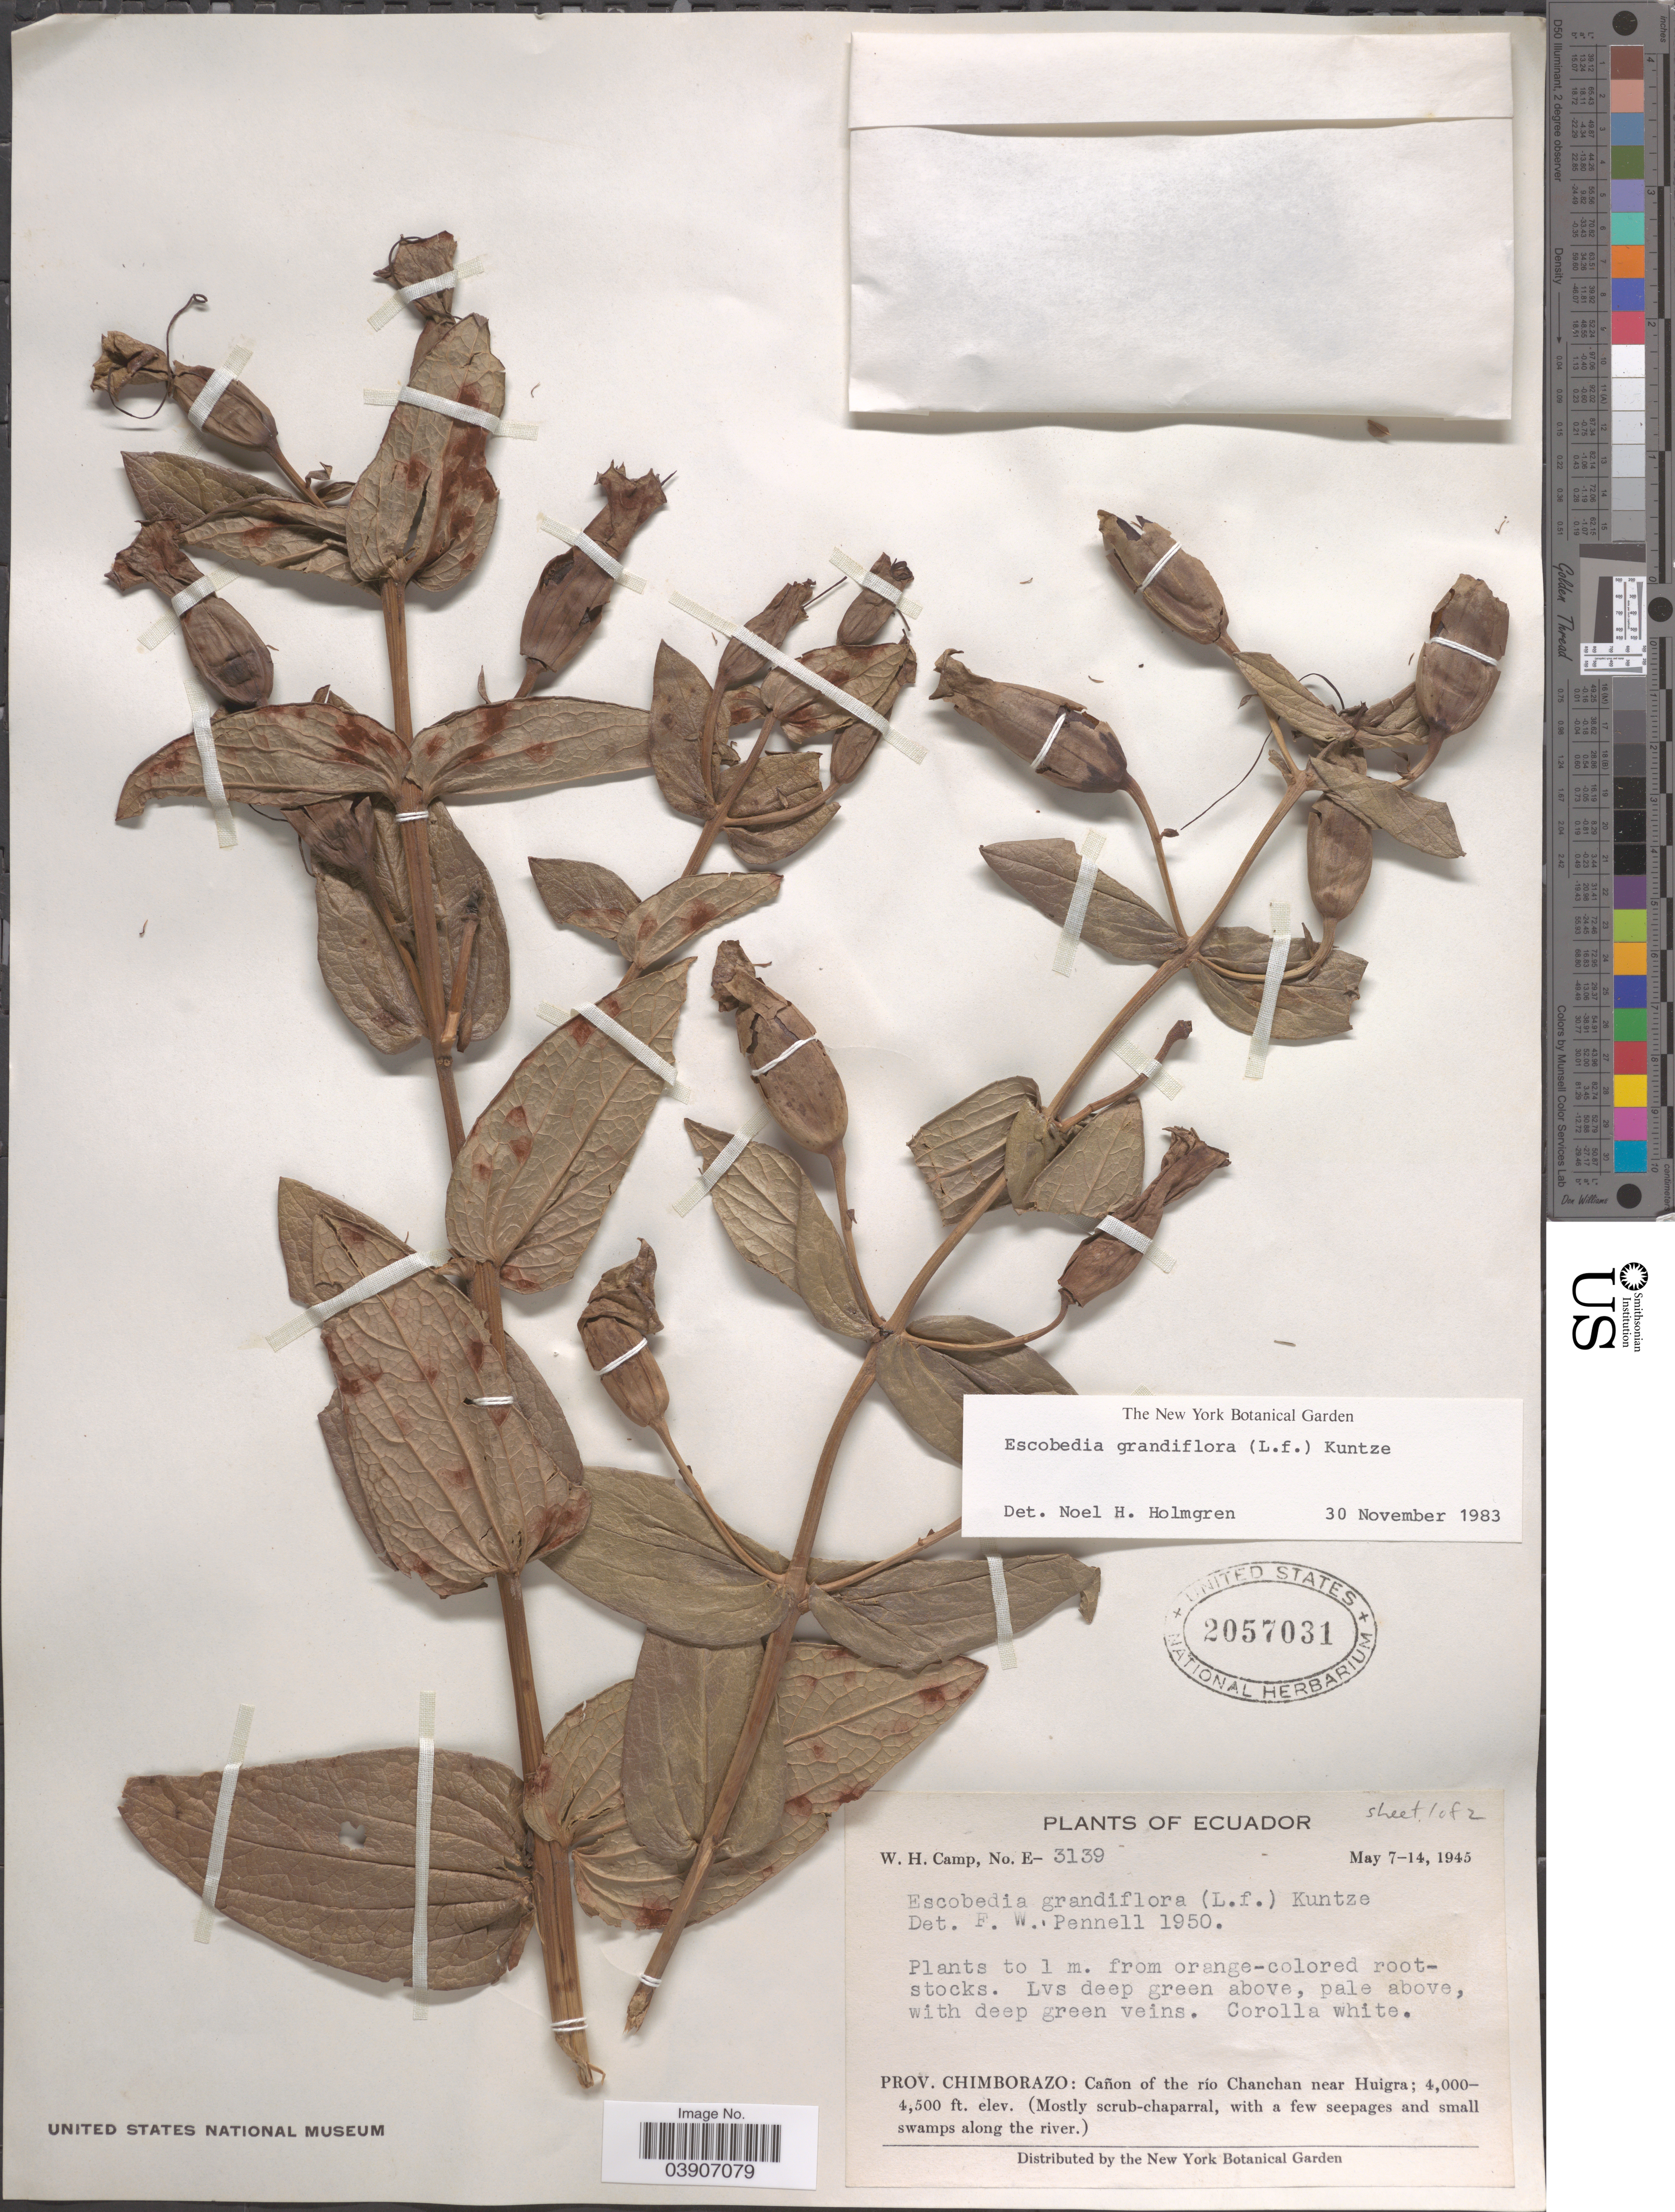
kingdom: Plantae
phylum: Tracheophyta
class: Magnoliopsida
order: Lamiales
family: Orobanchaceae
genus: Escobedia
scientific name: Escobedia grandiflora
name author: (L. f.) Kuntze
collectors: W. H. Camp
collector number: E-3139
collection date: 1945-05-07/1945-05-14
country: Ecuador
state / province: Chimborazo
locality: Cañon of the río Chanchan near Huigra.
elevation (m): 1219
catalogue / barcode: US 2057031